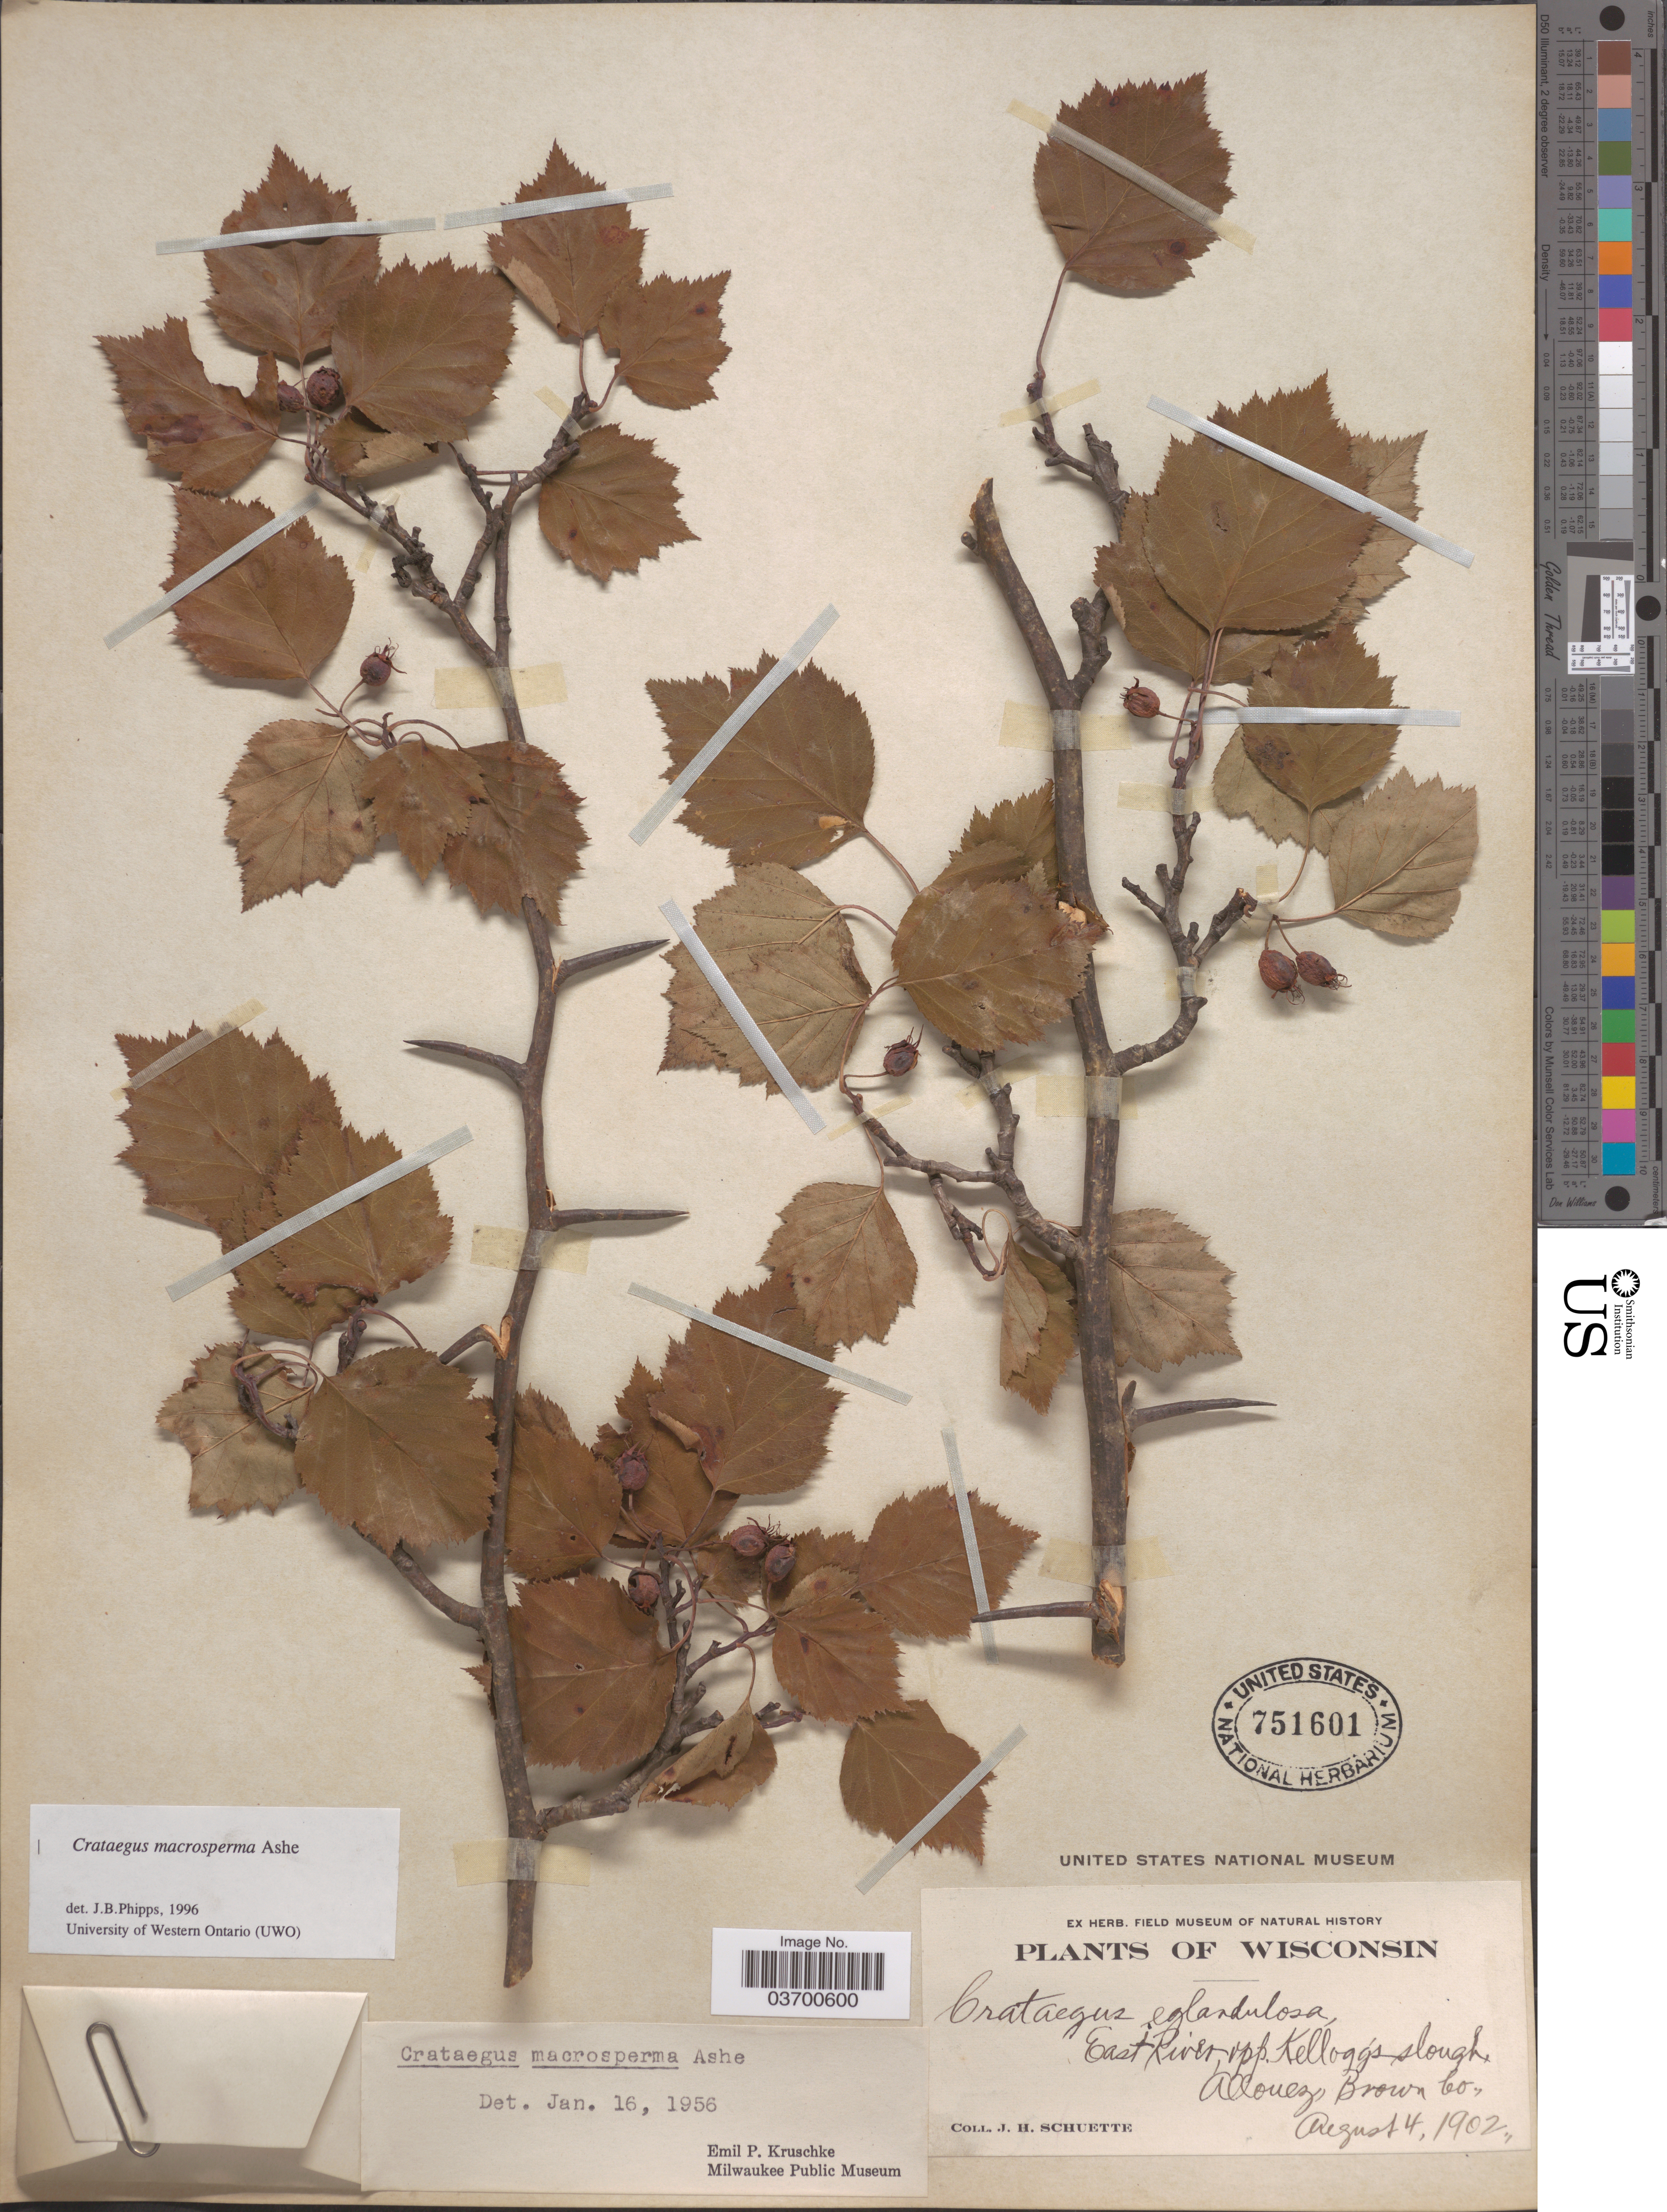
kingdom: Plantae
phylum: Tracheophyta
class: Magnoliopsida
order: Rosales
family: Rosaceae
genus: Crataegus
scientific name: Crataegus macrosperma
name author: Ashe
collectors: J. H. Schuette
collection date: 1902-08-04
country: United States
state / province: Wisconsin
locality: East River, opp. Kellogg's slough. Allouez Brown Co.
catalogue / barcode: US 751601